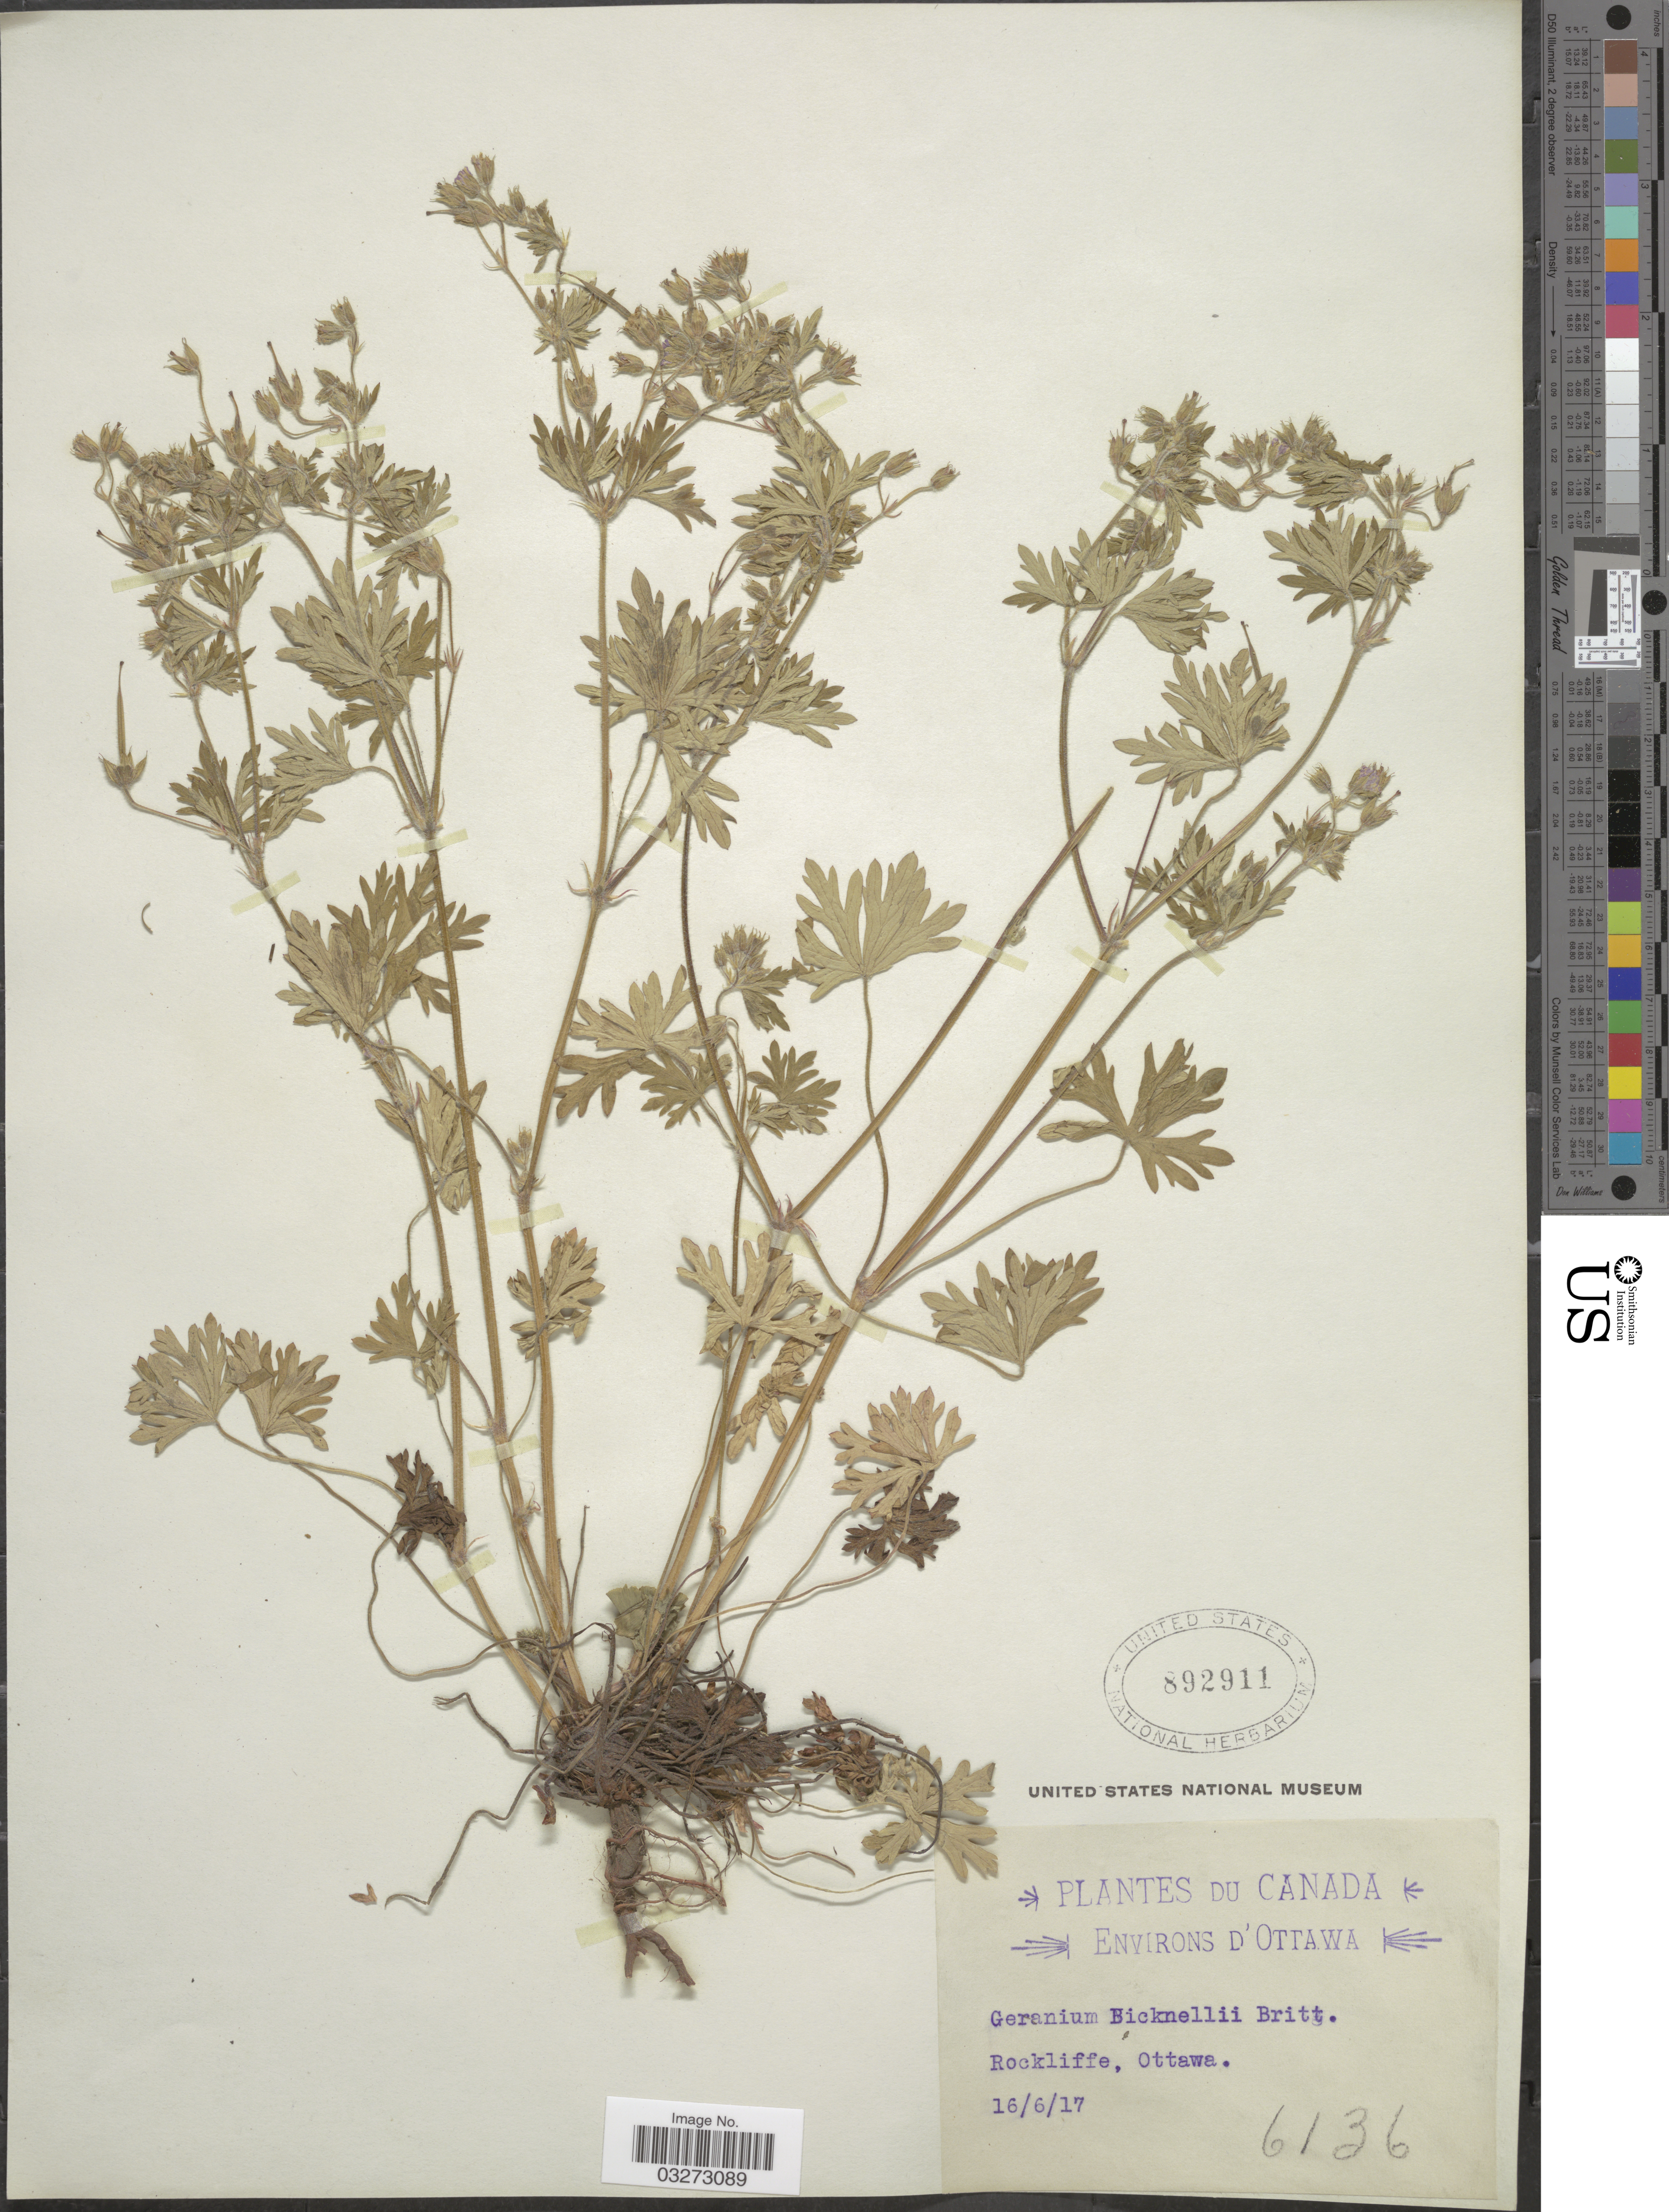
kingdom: Plantae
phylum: Tracheophyta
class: Magnoliopsida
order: Geraniales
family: Geraniaceae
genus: Geranium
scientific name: Geranium bicknellii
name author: Britton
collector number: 6136?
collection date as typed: Transcribed d/m/y: 16/6/17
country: Canada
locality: Environs d'Ottawa, Rockliffe, Ottawa.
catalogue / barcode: US 892911